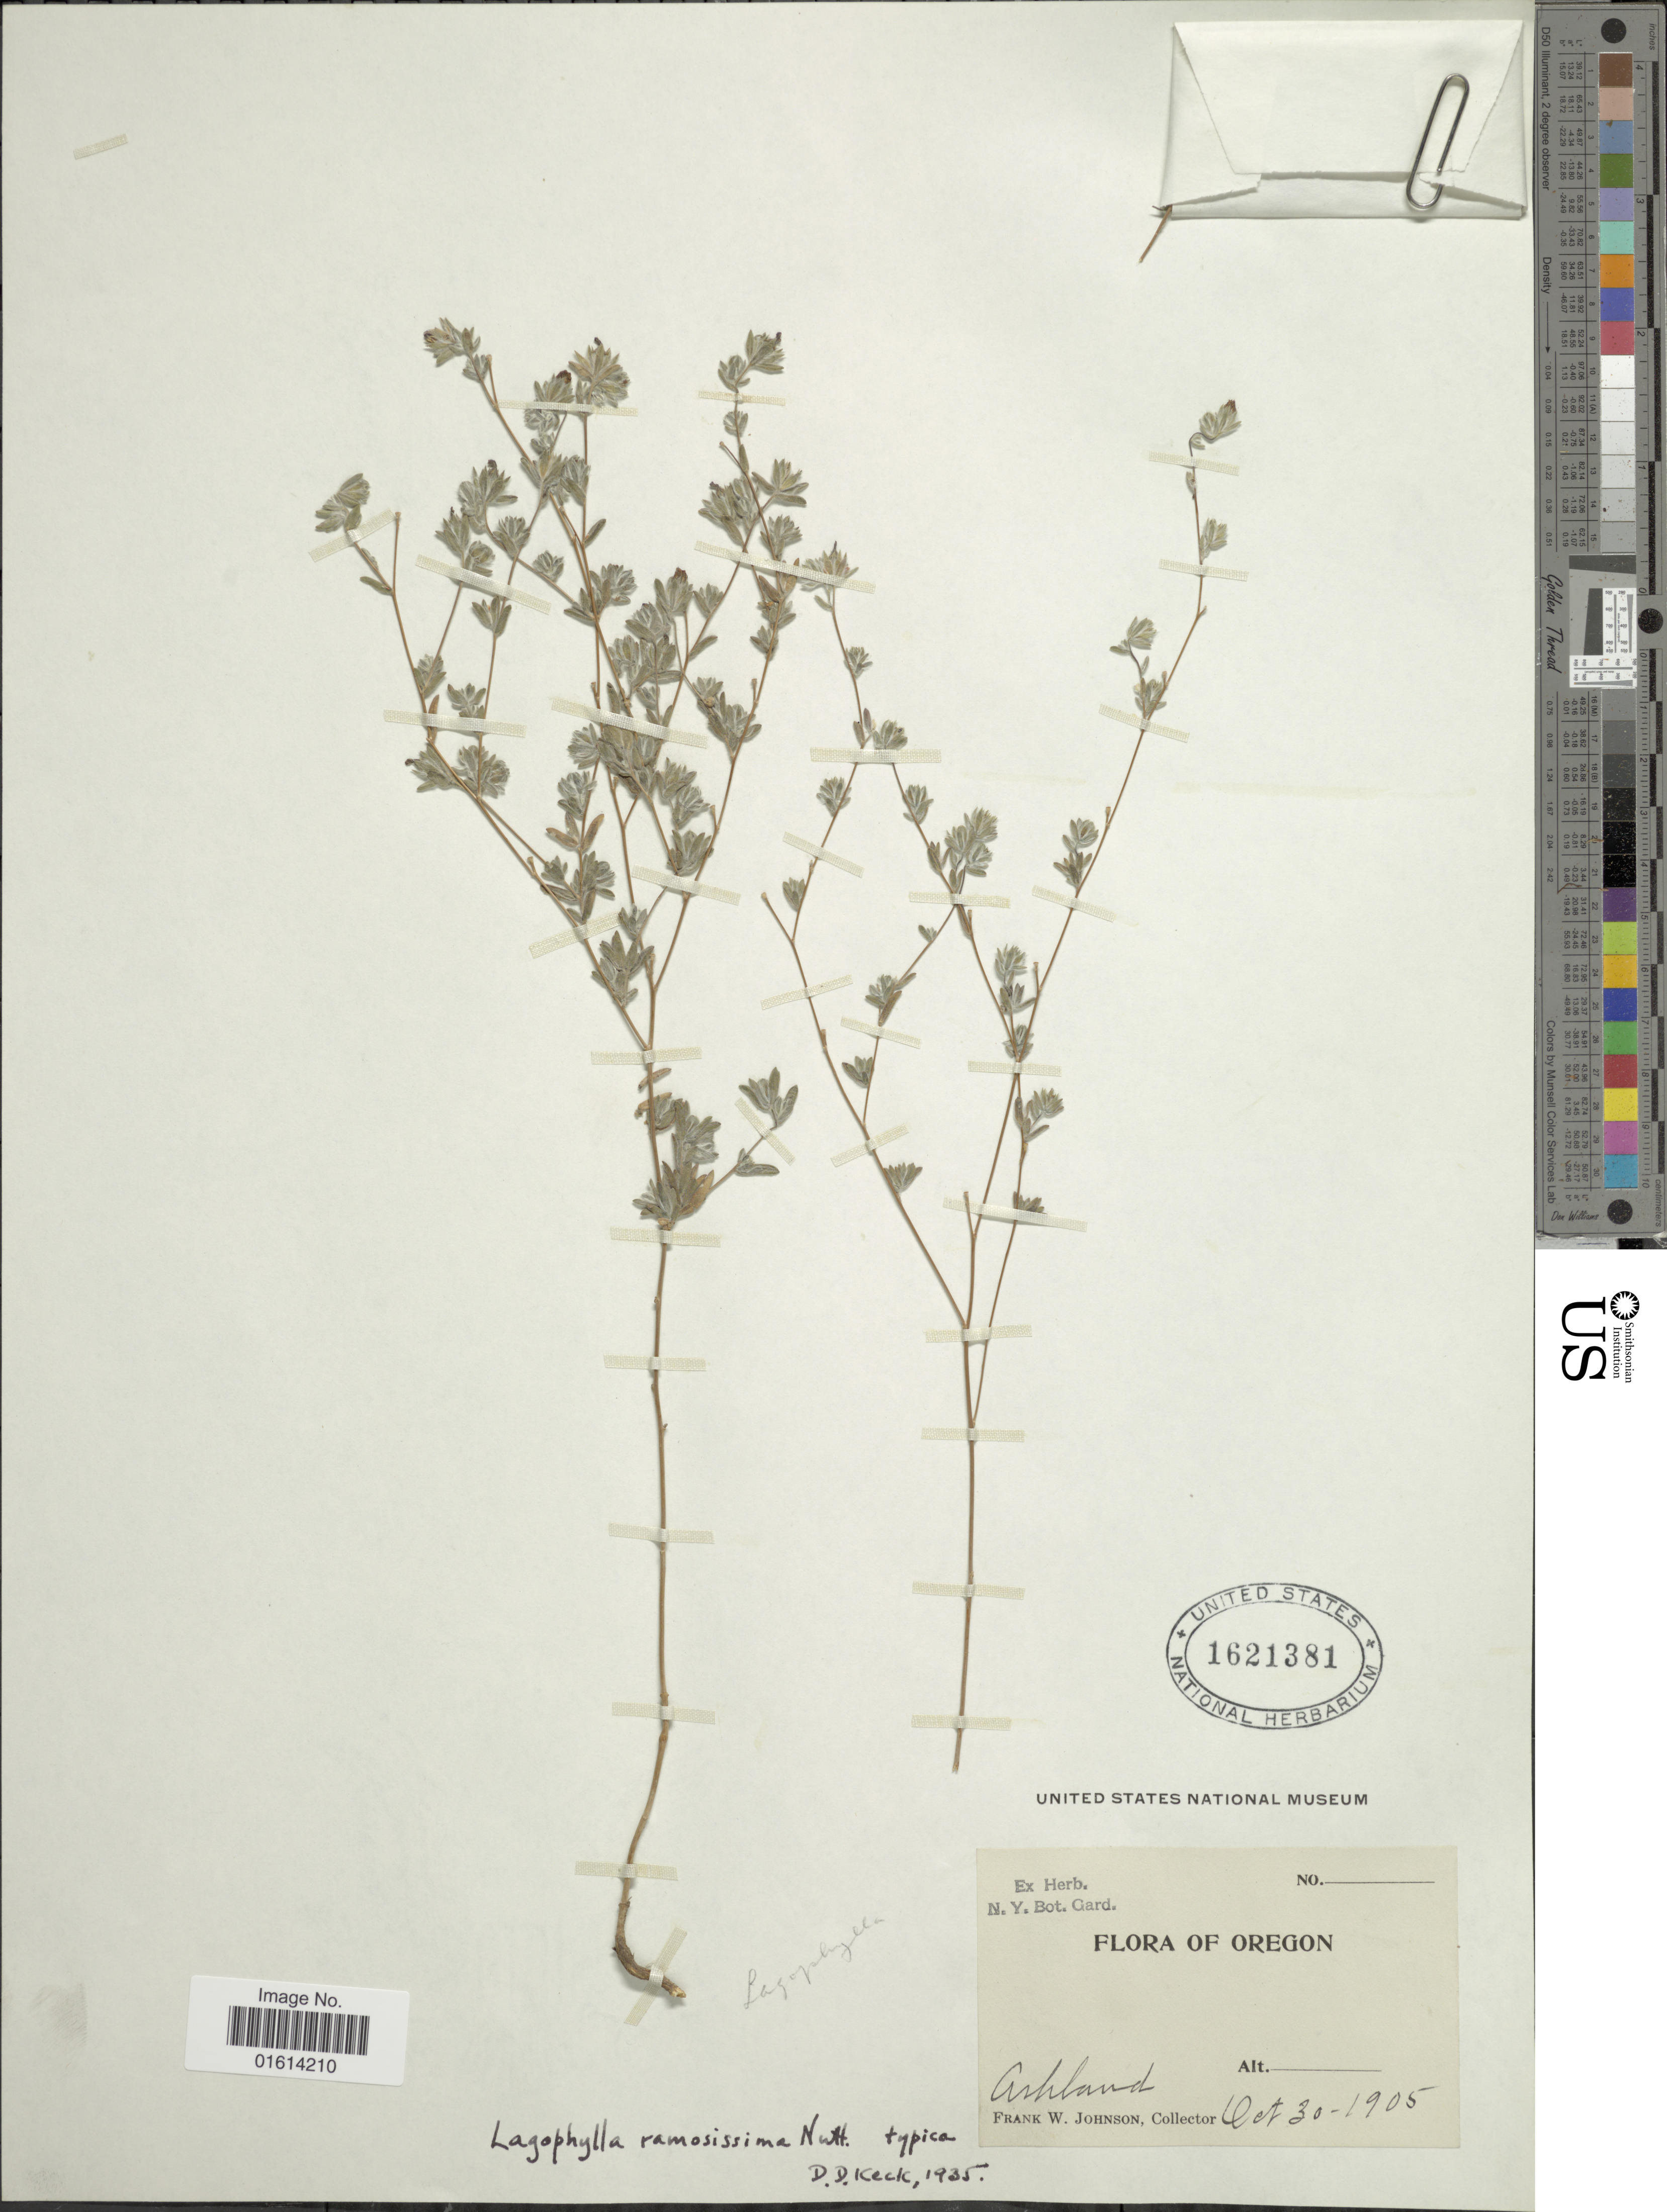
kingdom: Plantae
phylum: Tracheophyta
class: Magnoliopsida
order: Asterales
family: Asteraceae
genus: Lagophylla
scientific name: Lagophylla ramosissima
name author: Nutt.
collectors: F. W. Johnson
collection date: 1905-10-30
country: United States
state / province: Oregon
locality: Ashland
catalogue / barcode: US 1621381